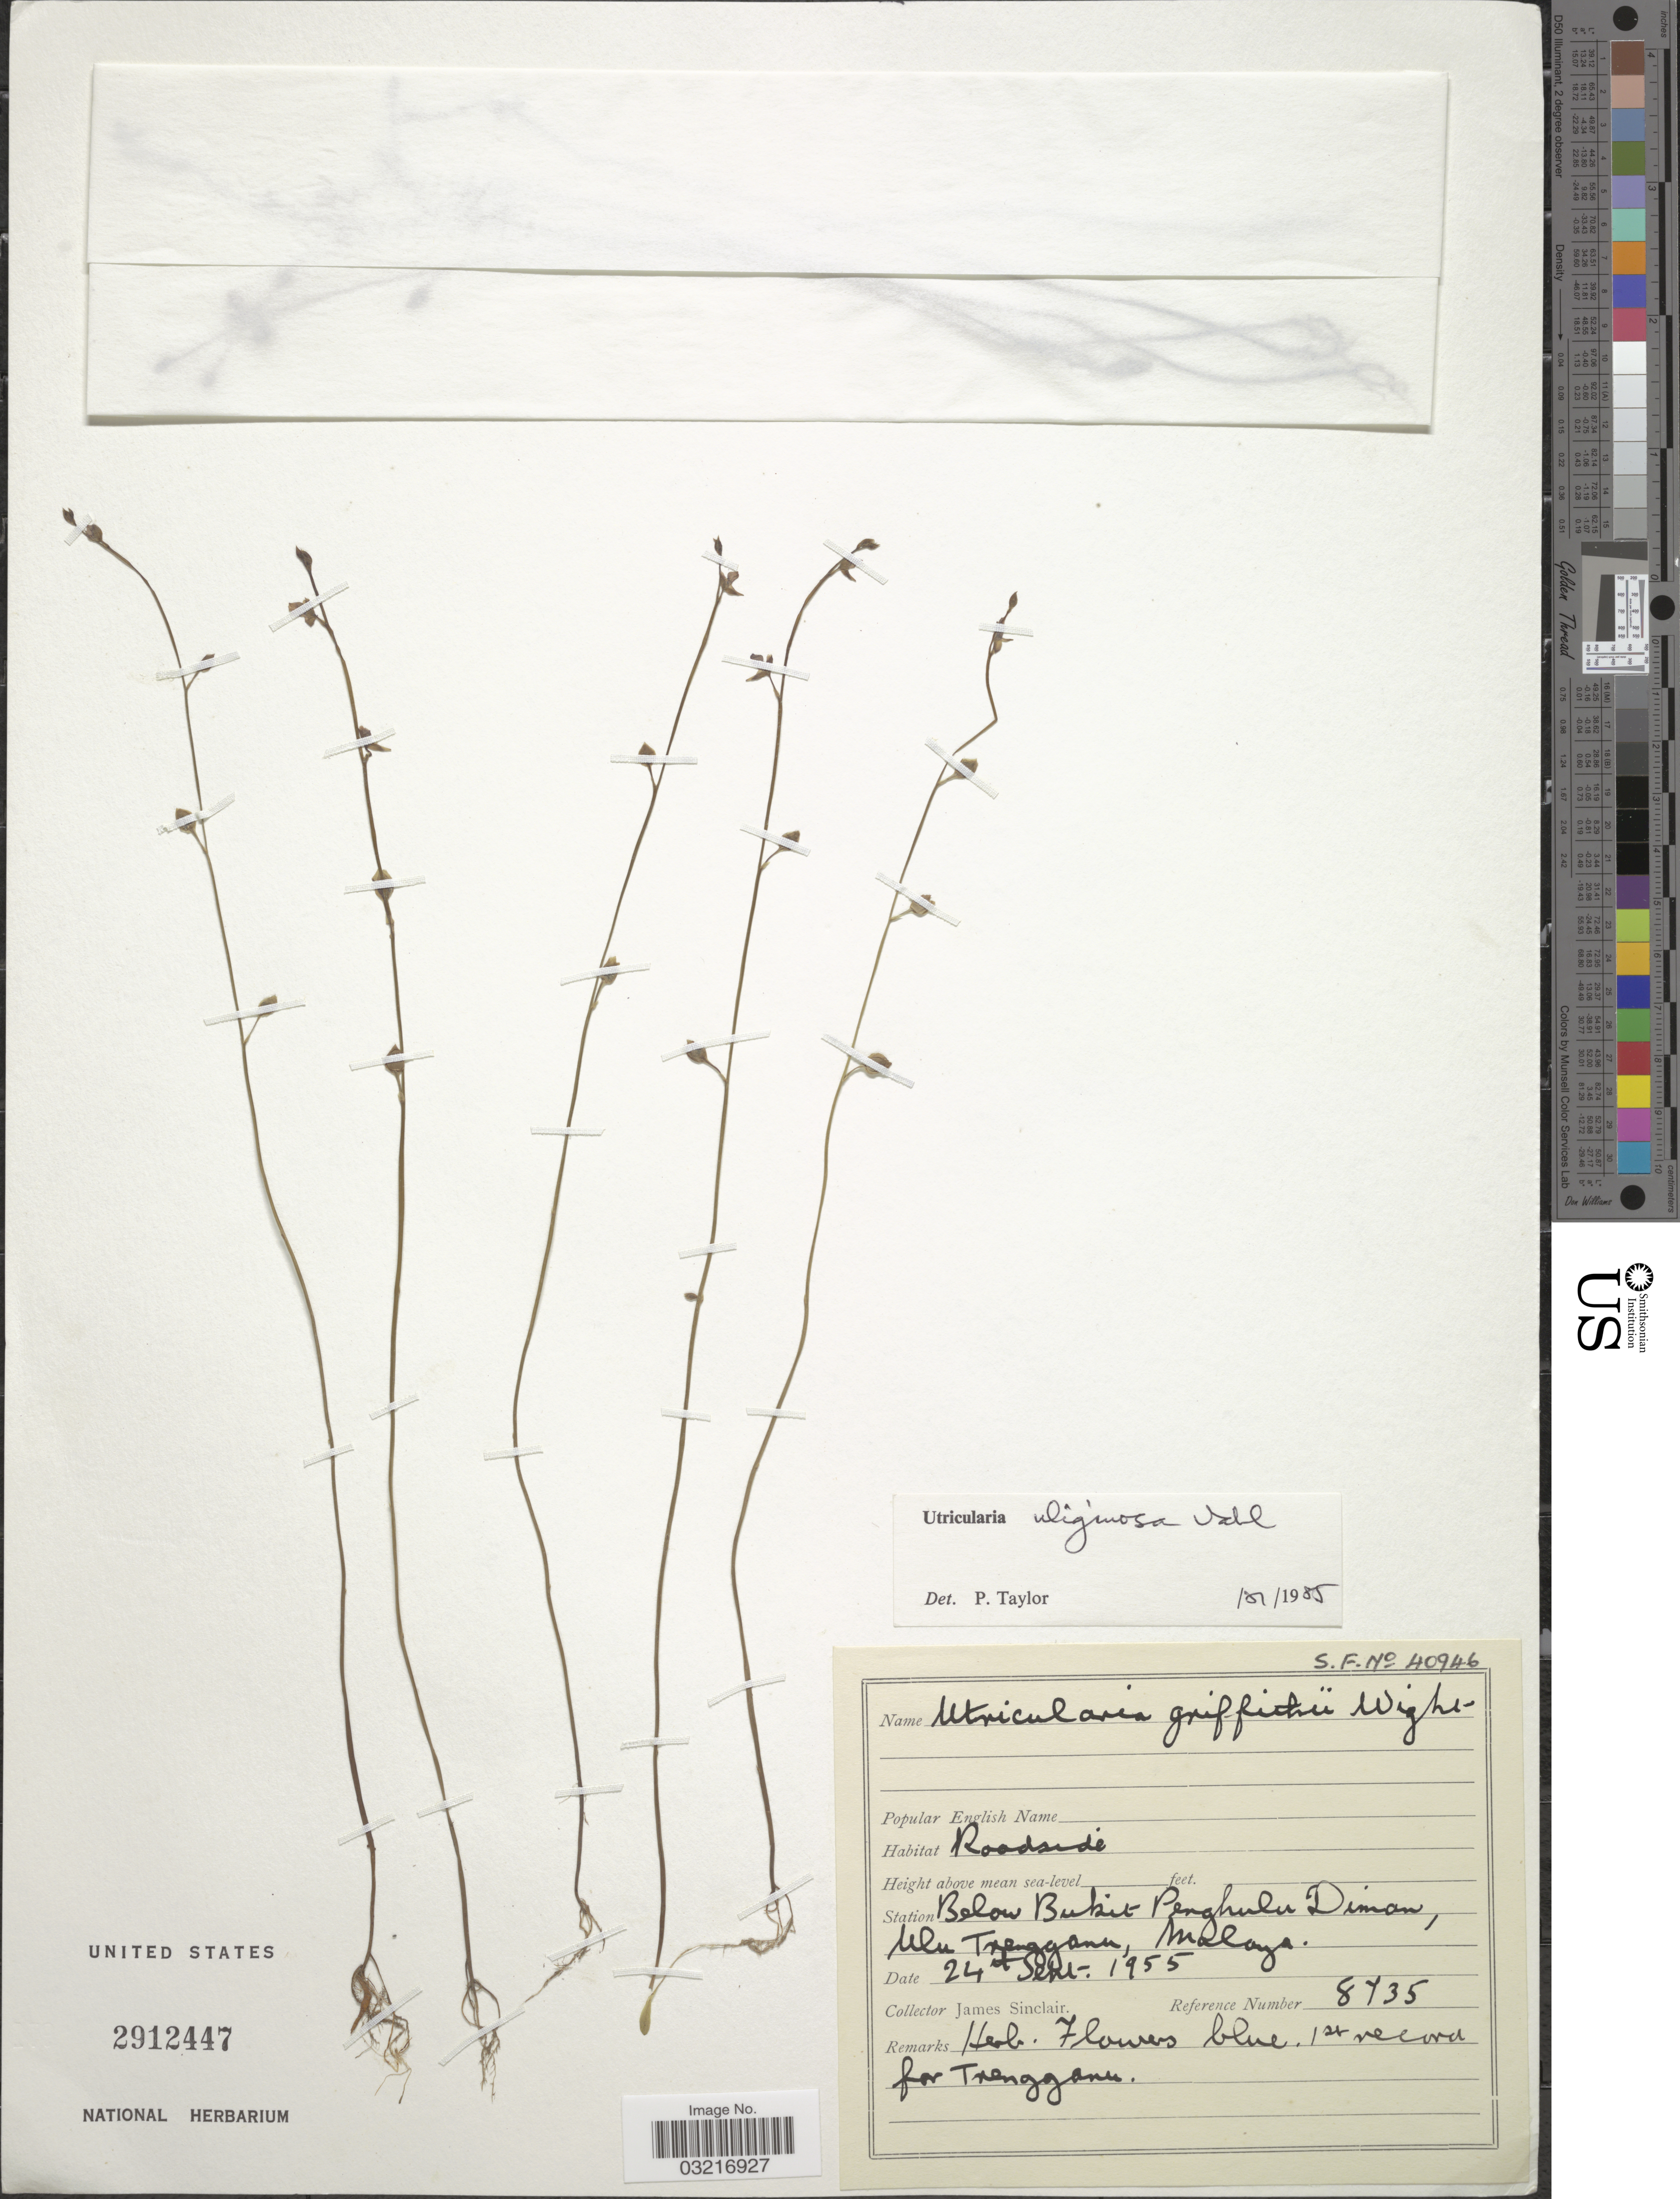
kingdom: Plantae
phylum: Tracheophyta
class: Magnoliopsida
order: Lamiales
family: Lentibulariaceae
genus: Utricularia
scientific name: Utricularia uliginosa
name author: Vahl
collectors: J. Sinclair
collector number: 8735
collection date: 1955-09-24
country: Malaysia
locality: Station Below Bukit Penghulu Diman, Ulu Trengganu, Malaya.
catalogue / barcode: US 2912447